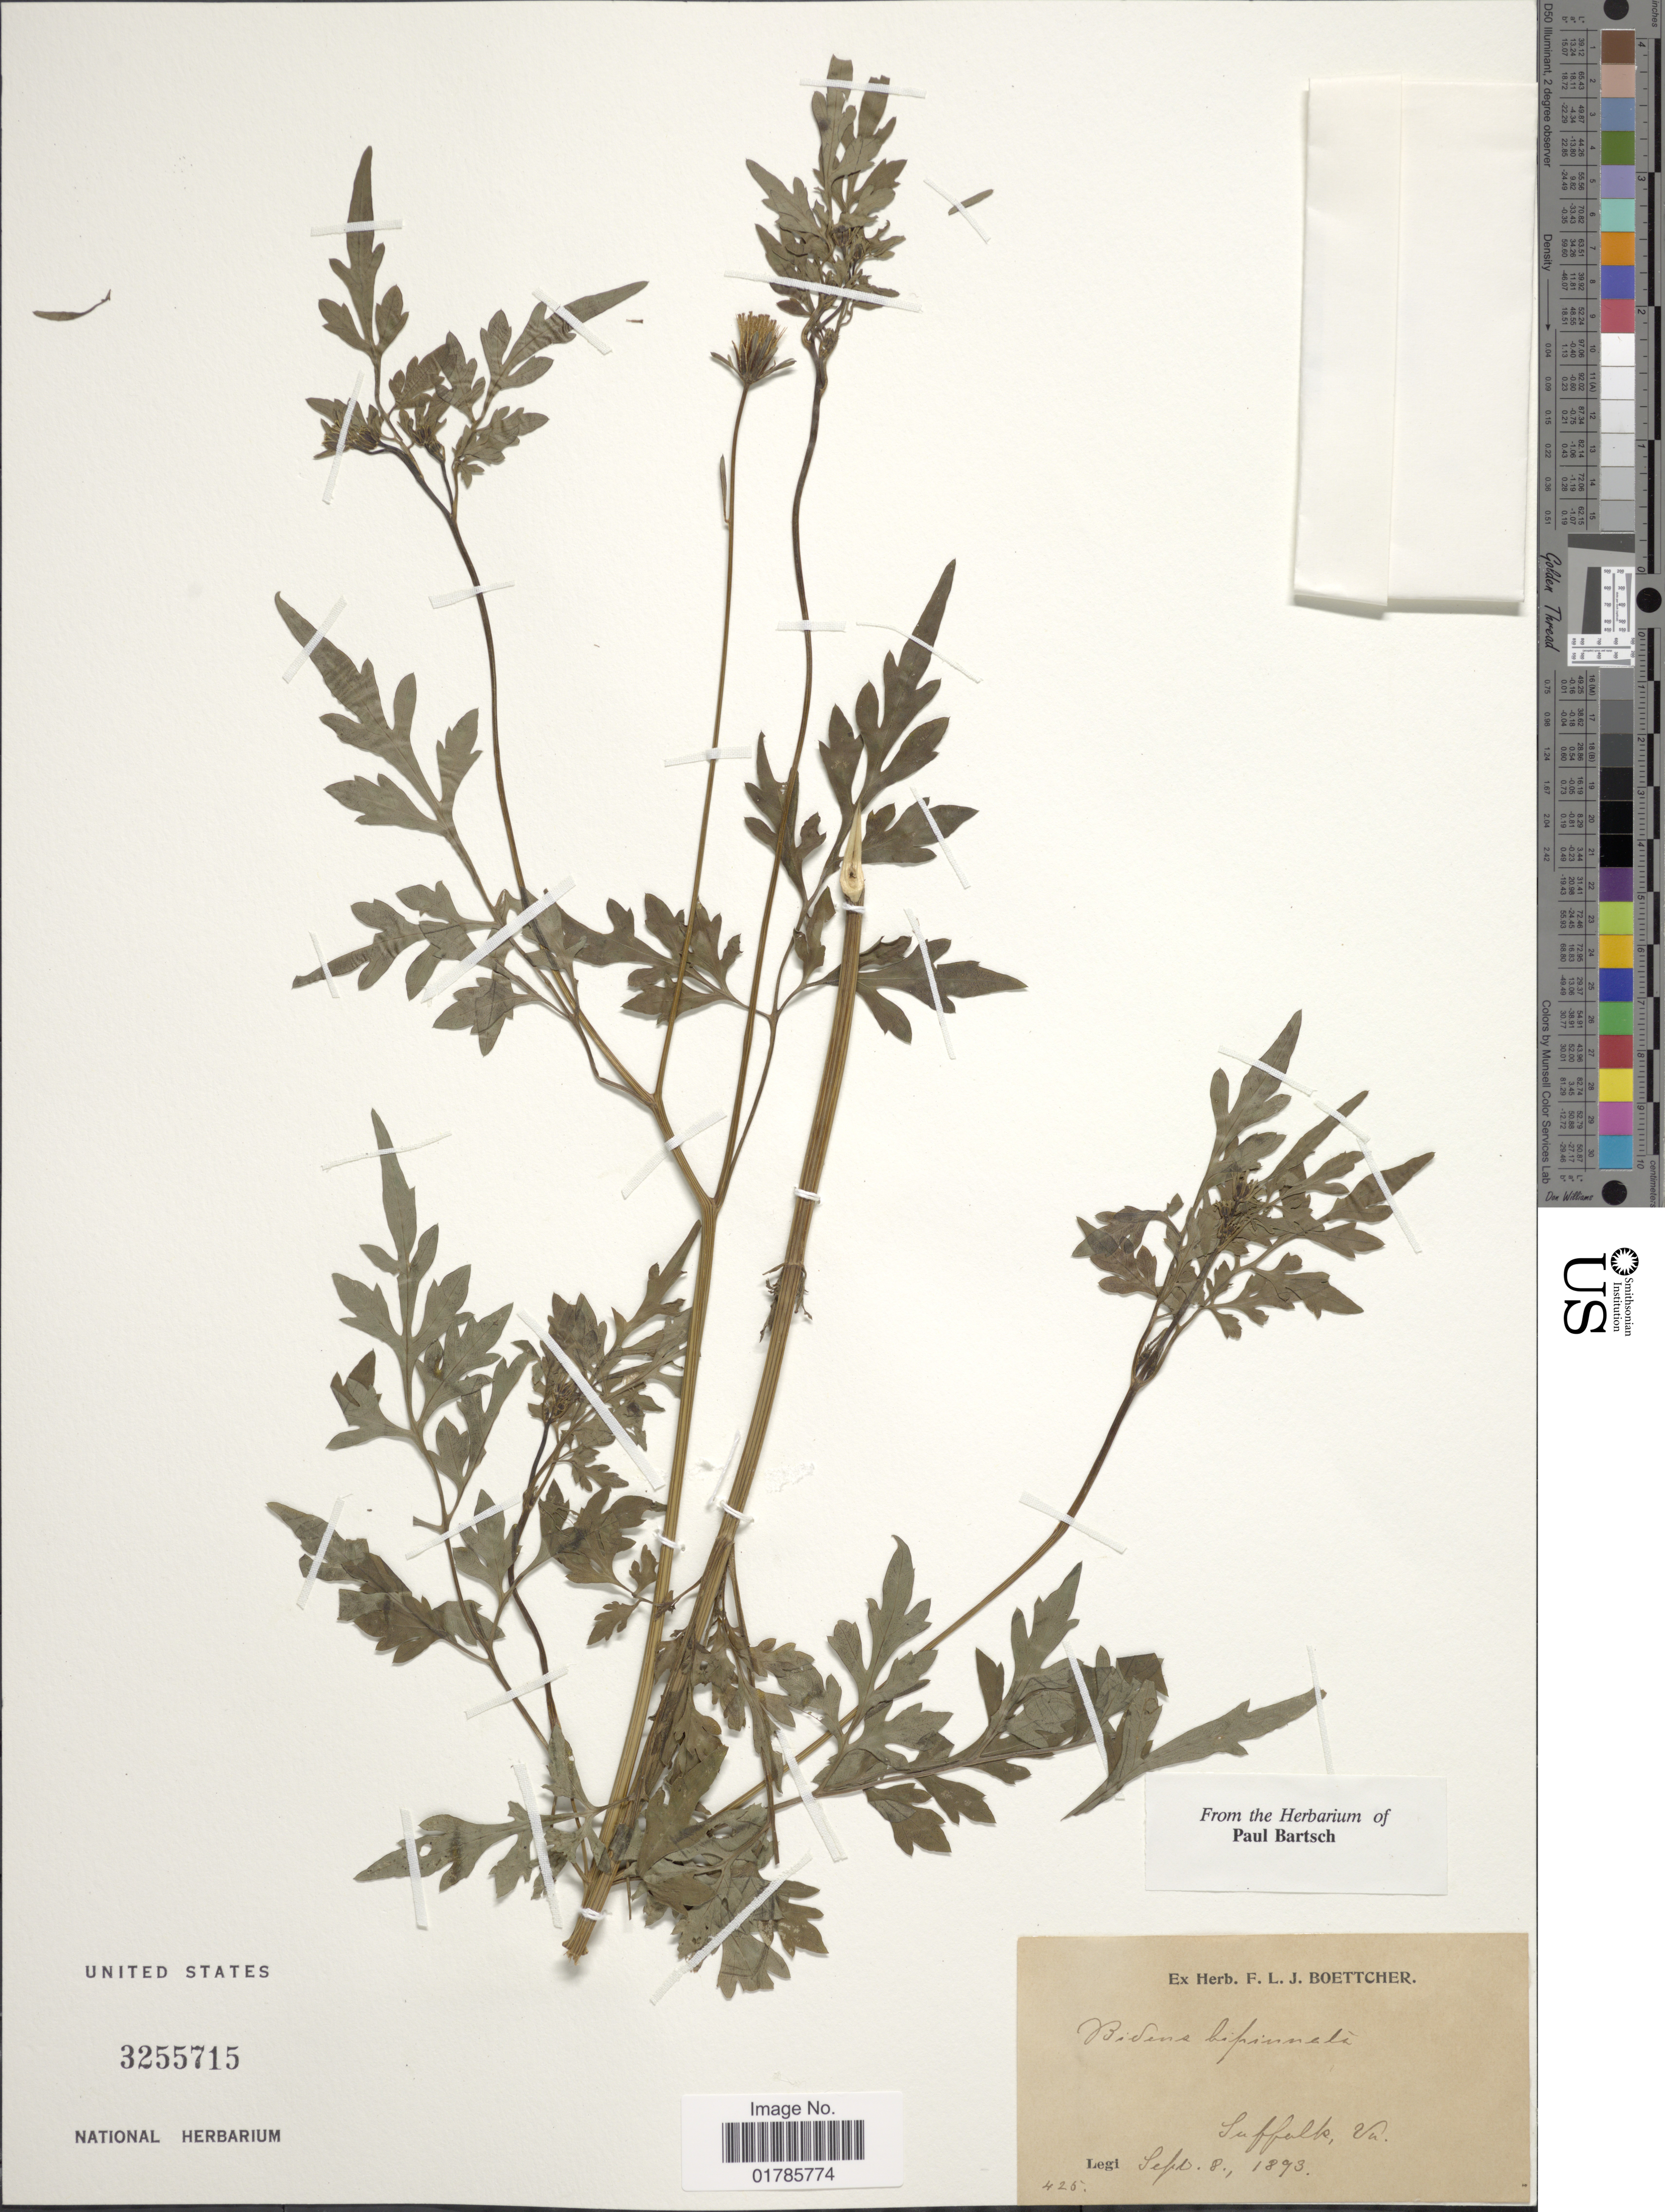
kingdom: Plantae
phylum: Tracheophyta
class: Magnoliopsida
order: Asterales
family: Asteraceae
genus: Bidens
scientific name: Bidens bipinnata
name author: L.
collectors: ex herb. F. L. J. Boettcher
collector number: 425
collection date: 1893-09-09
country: United States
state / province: Virginia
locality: Suffolk, Va.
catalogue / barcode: US 3255715